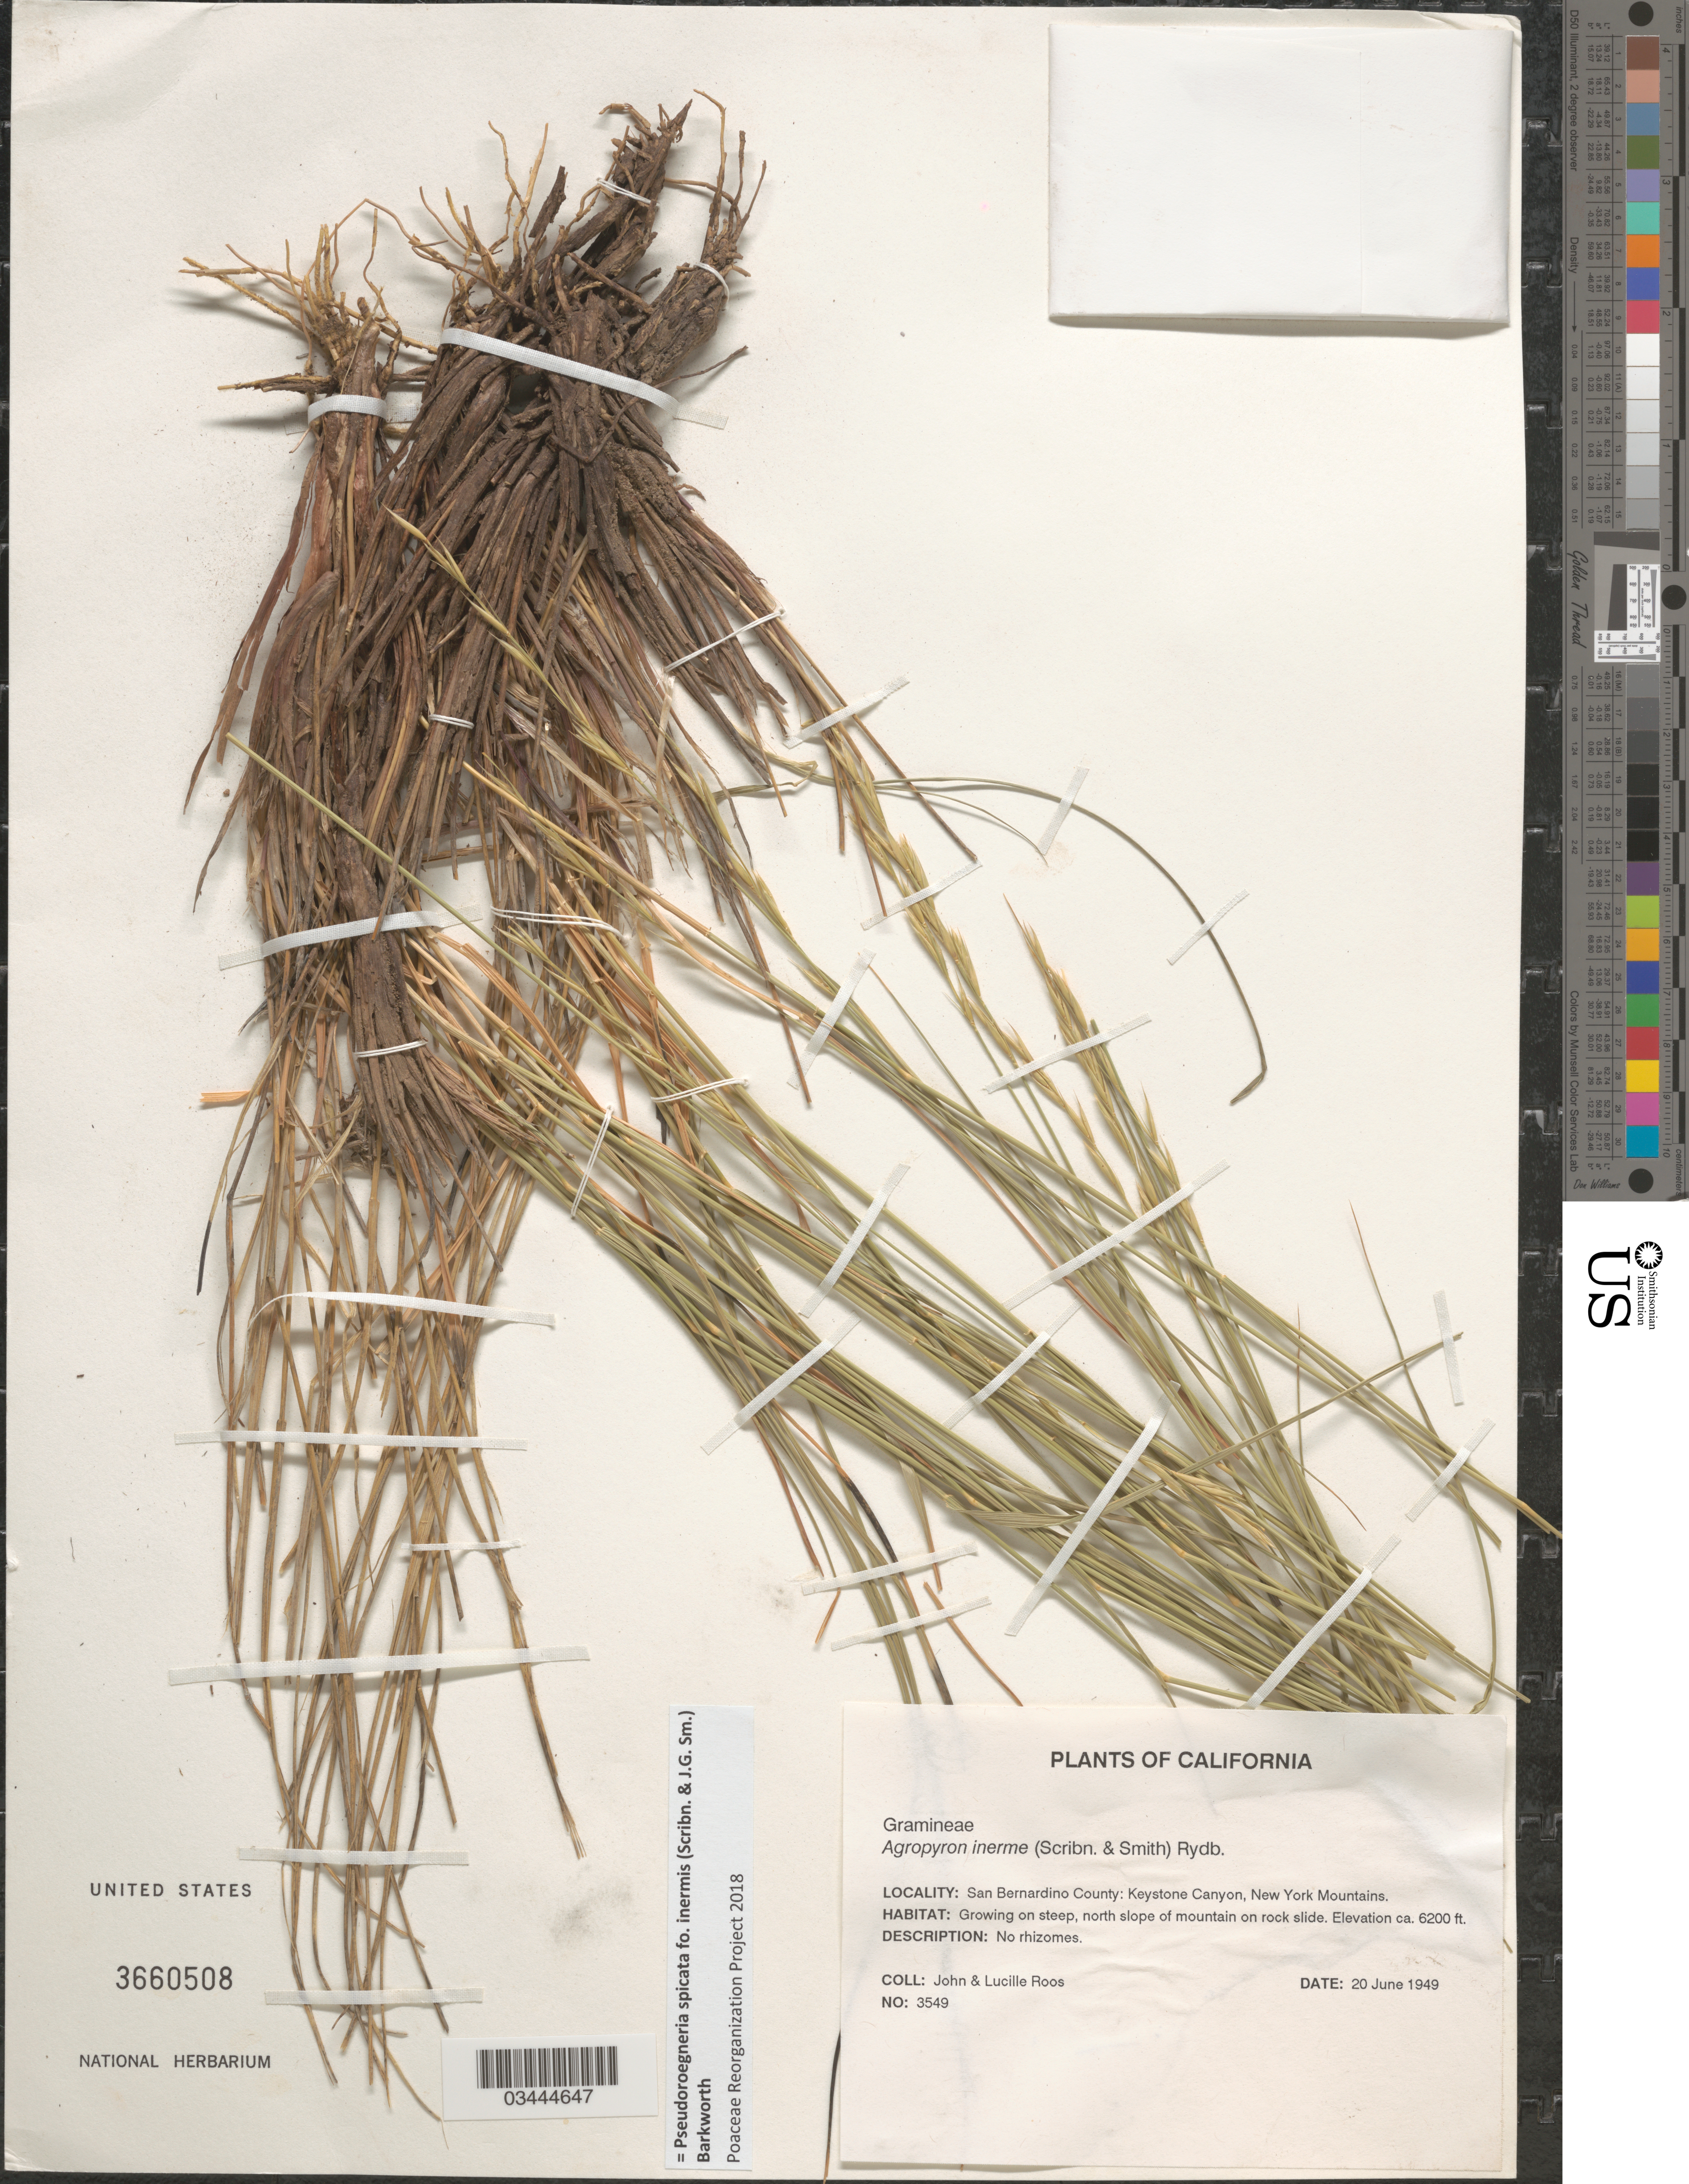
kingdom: Plantae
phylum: Tracheophyta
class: Liliopsida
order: Poales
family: Poaceae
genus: Pseudoroegneria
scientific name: Pseudoroegneria spicata f. inermis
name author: (Scribn. & J.G. Sm.) Barkworth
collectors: J. C. Roos & L. Roos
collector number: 3549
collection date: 1949-06-20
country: United States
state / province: California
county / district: San Bernardino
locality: San Bernardino County: Keystone Canyon, New York Mountains.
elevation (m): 1890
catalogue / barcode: US 3660508